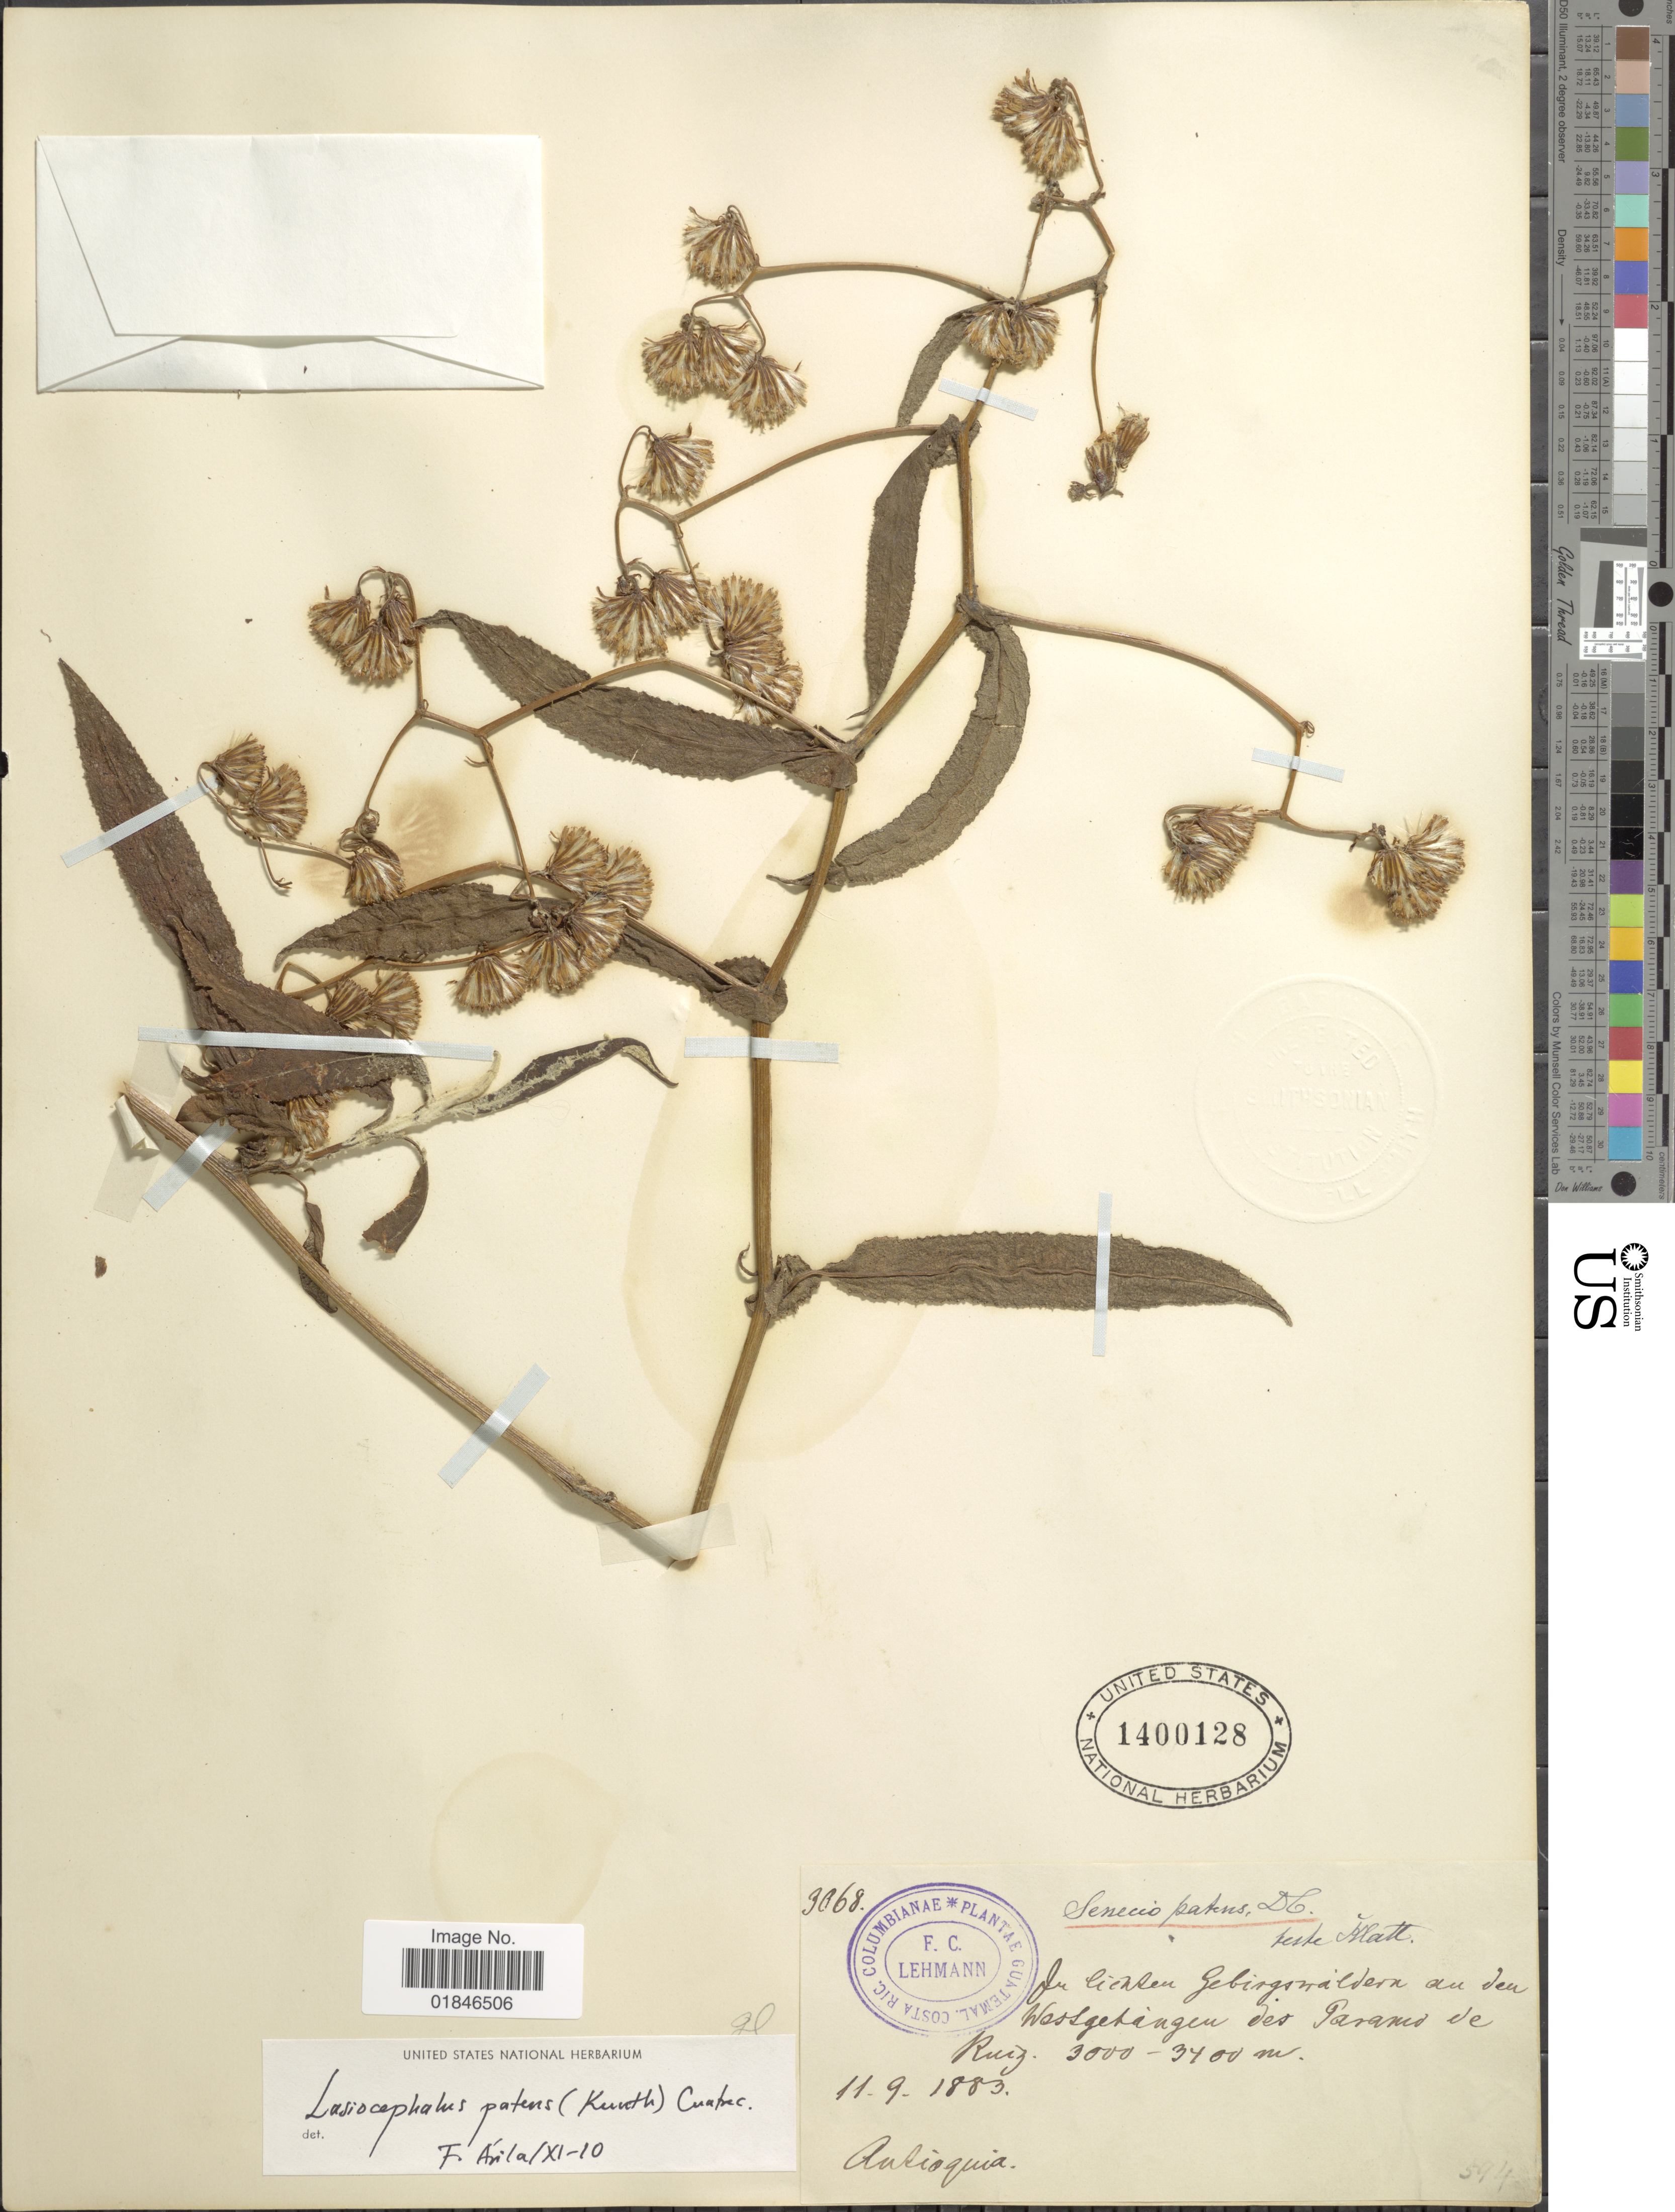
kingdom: Plantae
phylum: Tracheophyta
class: Magnoliopsida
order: Asterales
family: Asteraceae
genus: Senecio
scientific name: Senecio patens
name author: (Kunth) DC.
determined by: Salomon, Luciana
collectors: F. C. Lehmann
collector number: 3068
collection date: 1883-09-11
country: Colombia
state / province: Antioquia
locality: In lichten Gebirgswaldern an den Wessgehangen des Paramo de Ruiz. [interpreted]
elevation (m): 3000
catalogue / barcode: US 1400128